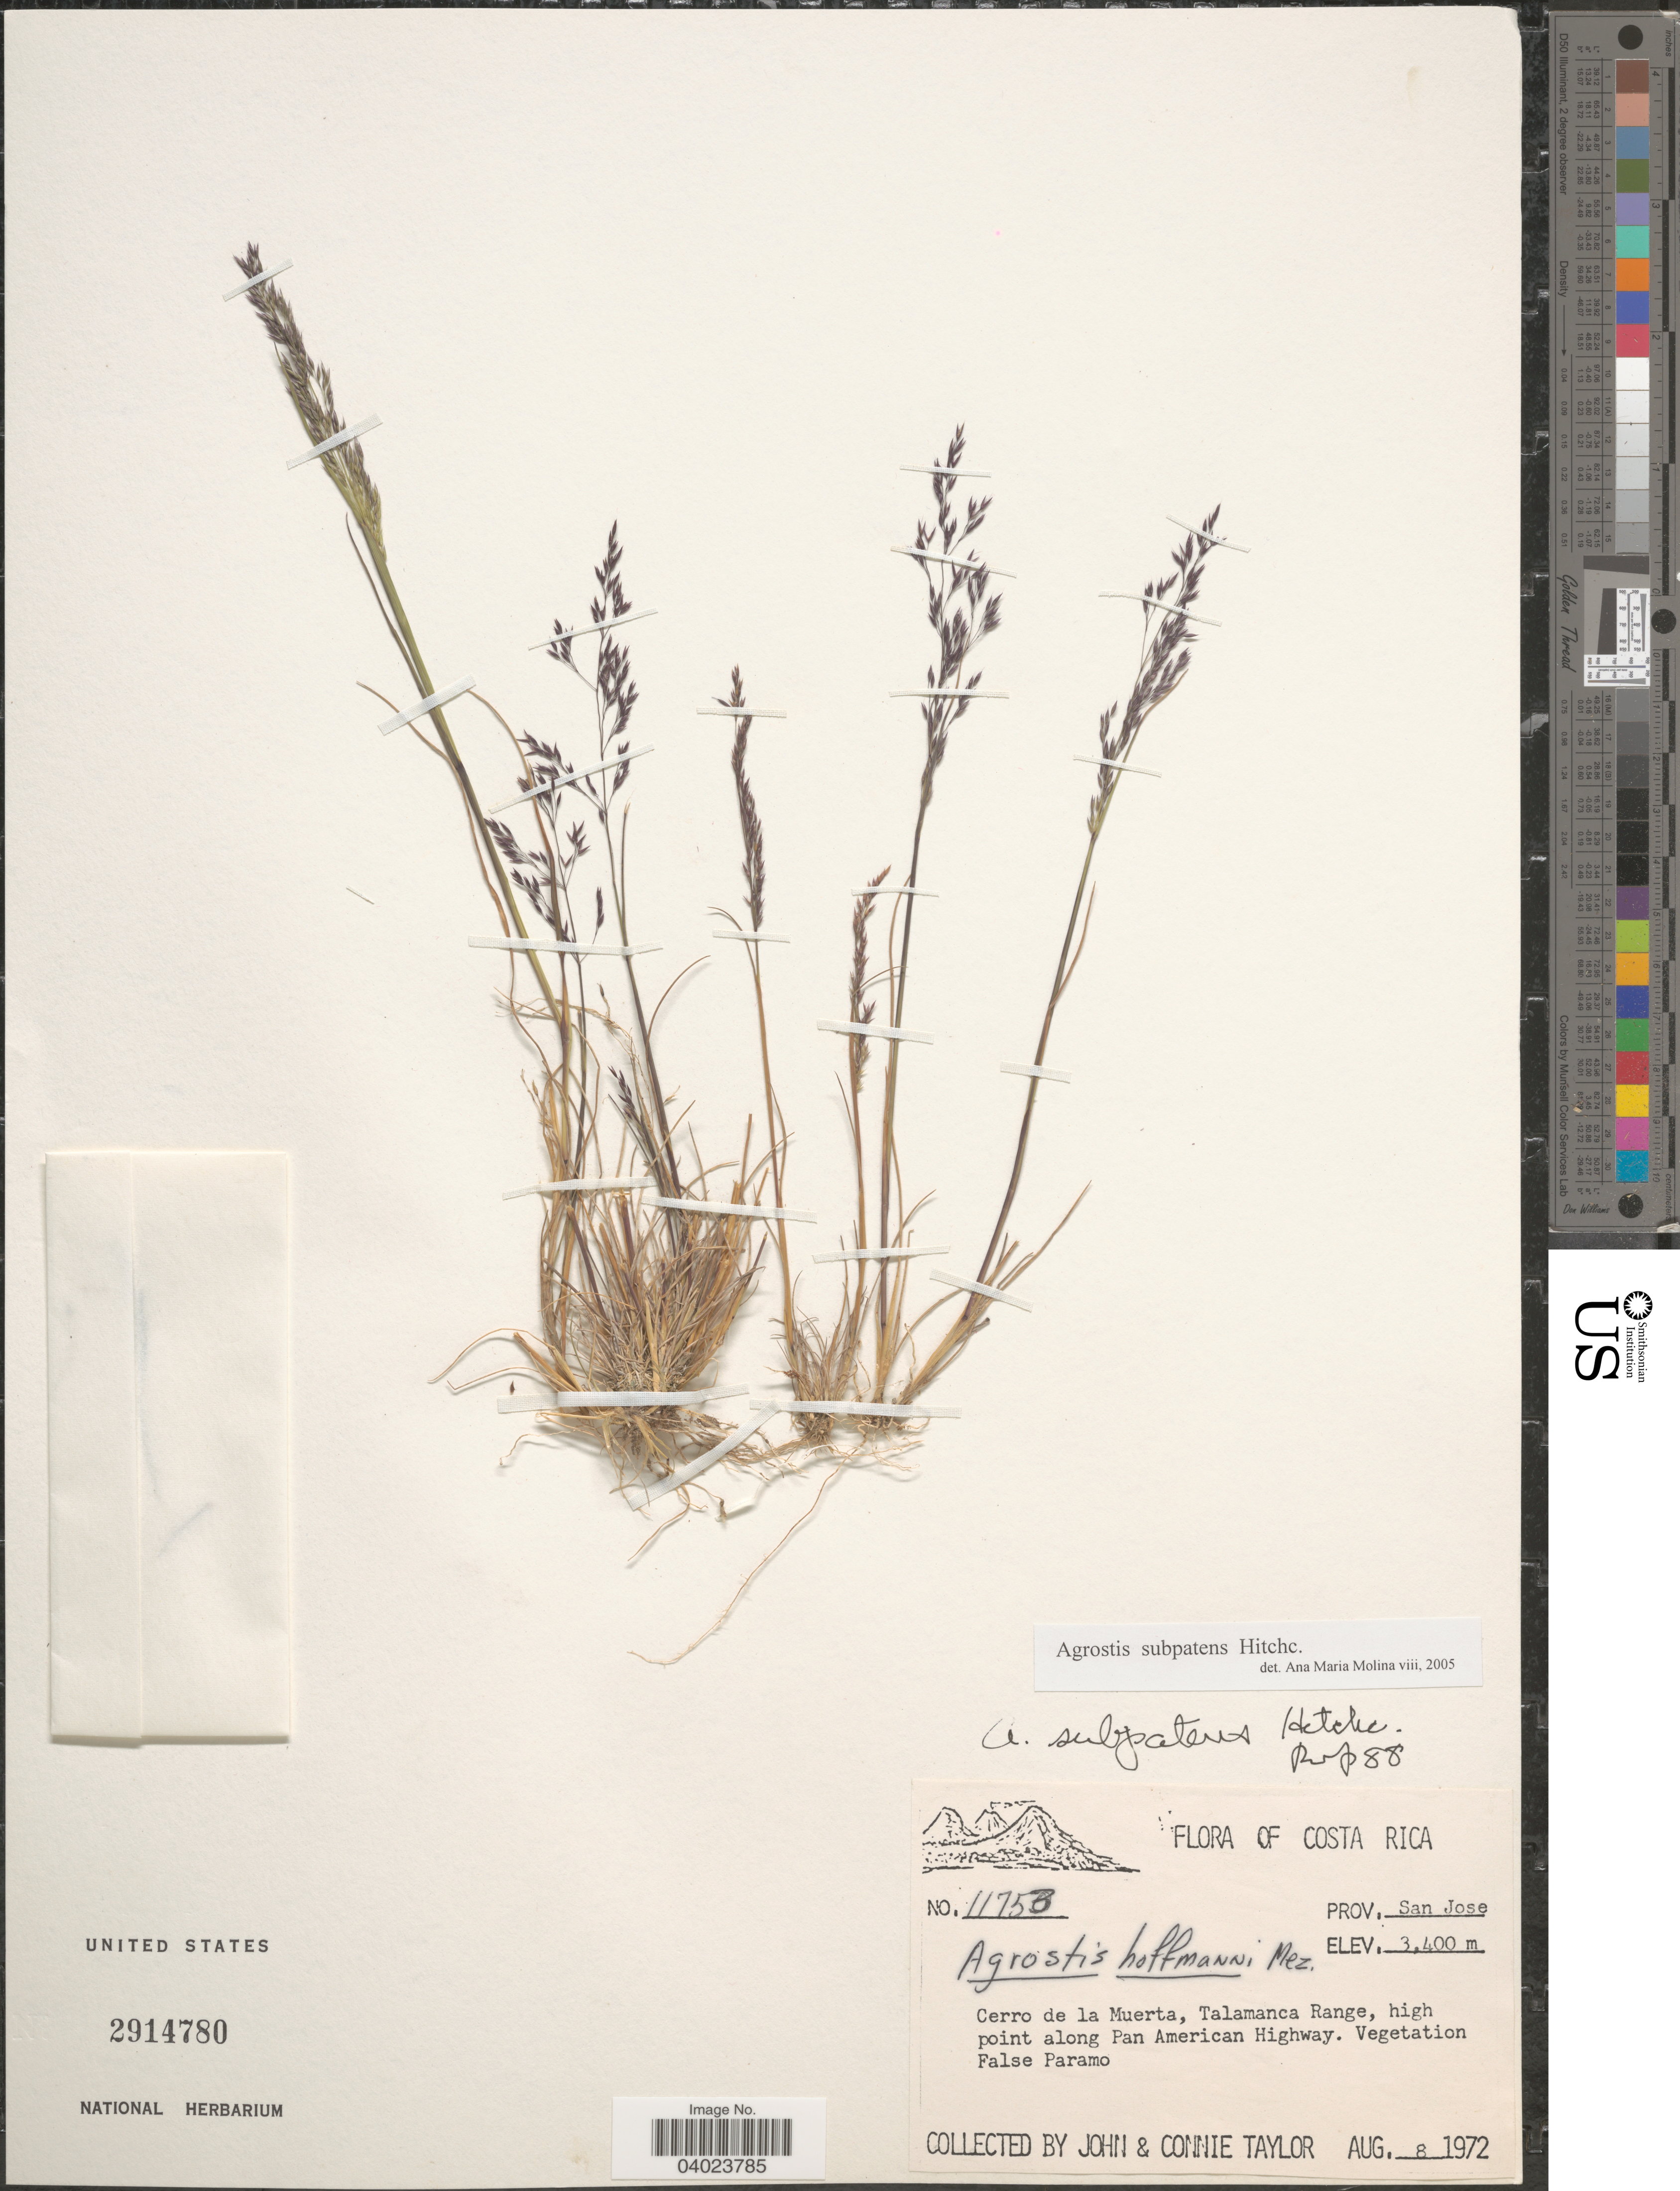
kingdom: Plantae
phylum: Tracheophyta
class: Liliopsida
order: Poales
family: Poaceae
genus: Agrostis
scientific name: Agrostis subpatens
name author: Hitchc.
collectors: J. Taylor & C. Taylor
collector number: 11753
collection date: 1972-08-08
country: Costa Rica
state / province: San José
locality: Cerro de la Muerta, Talamanca Range, high point along Pan American Highway. Vegetation False Paramo.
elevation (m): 3400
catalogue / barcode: US 2914780